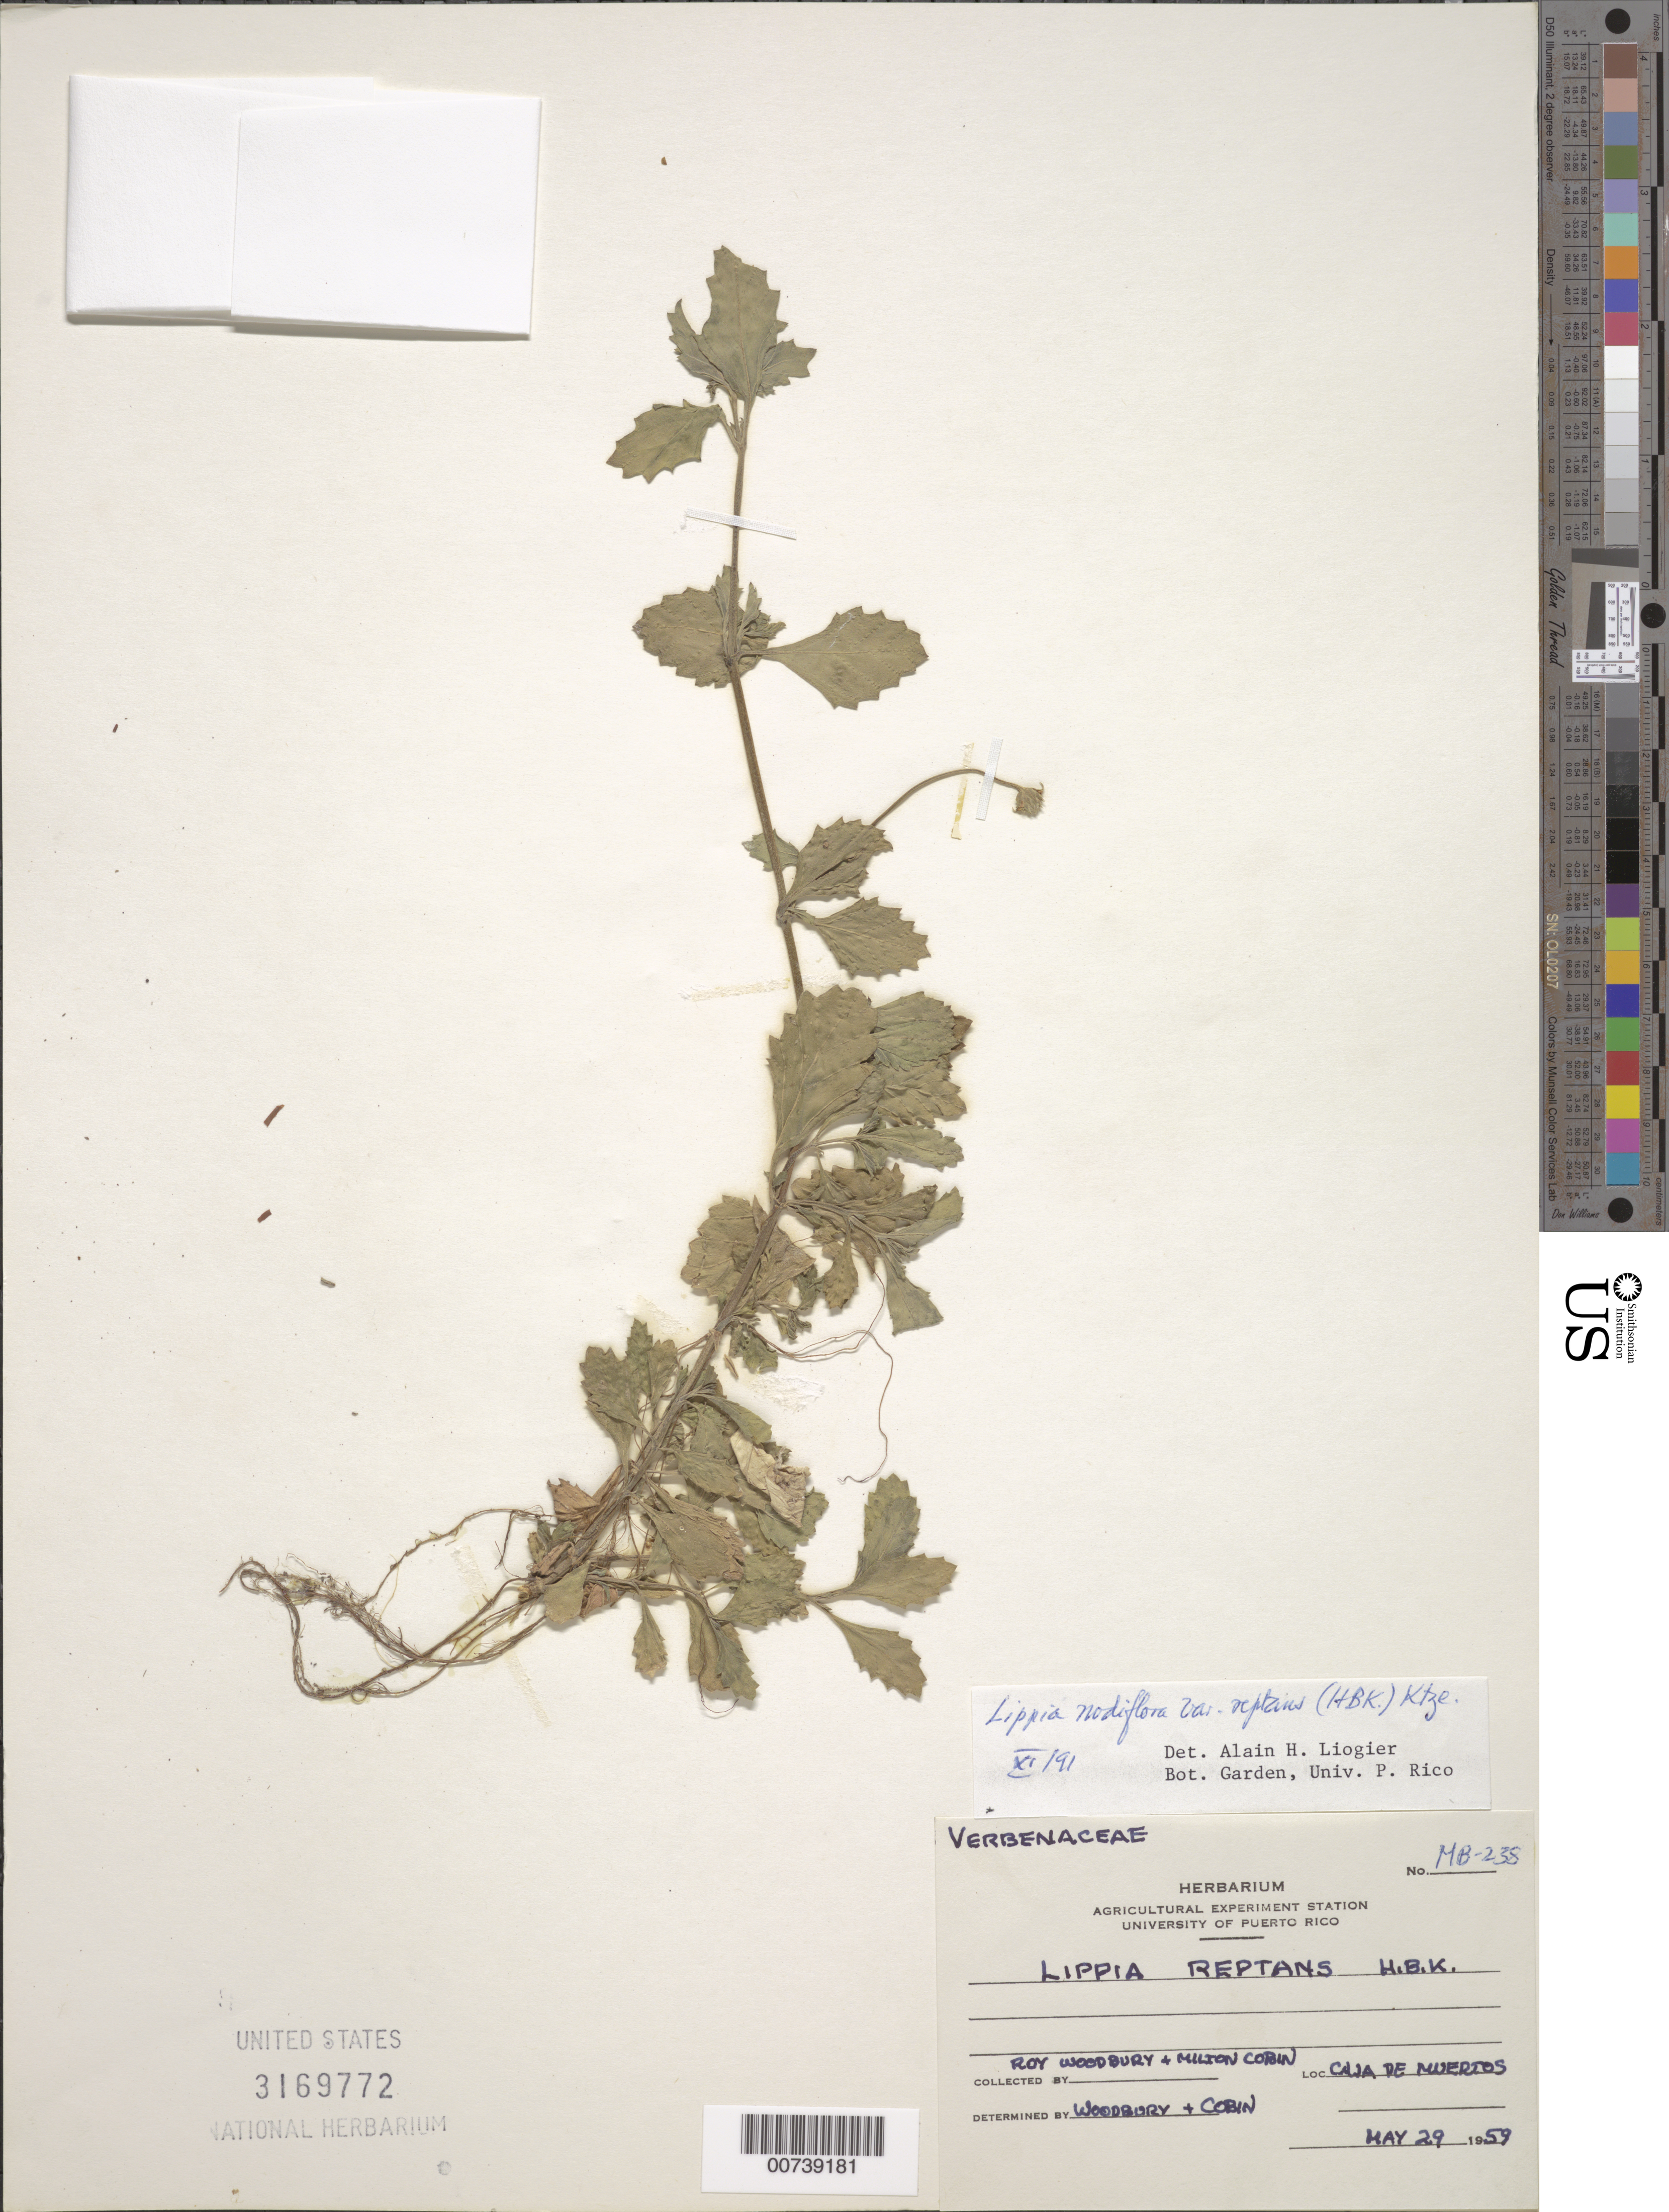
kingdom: Plantae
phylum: Tracheophyta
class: Magnoliopsida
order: Lamiales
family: Verbenaceae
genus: Phyla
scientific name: Phyla x reptans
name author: (Kunth) Greene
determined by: Liogier, Alain H.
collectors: R. O. Woodbury & M. Cobin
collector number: MB238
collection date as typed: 29 May 1959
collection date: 1959-05-29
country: Puerto Rico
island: Caja de Muerto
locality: Caja de Muertos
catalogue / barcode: US 3169772